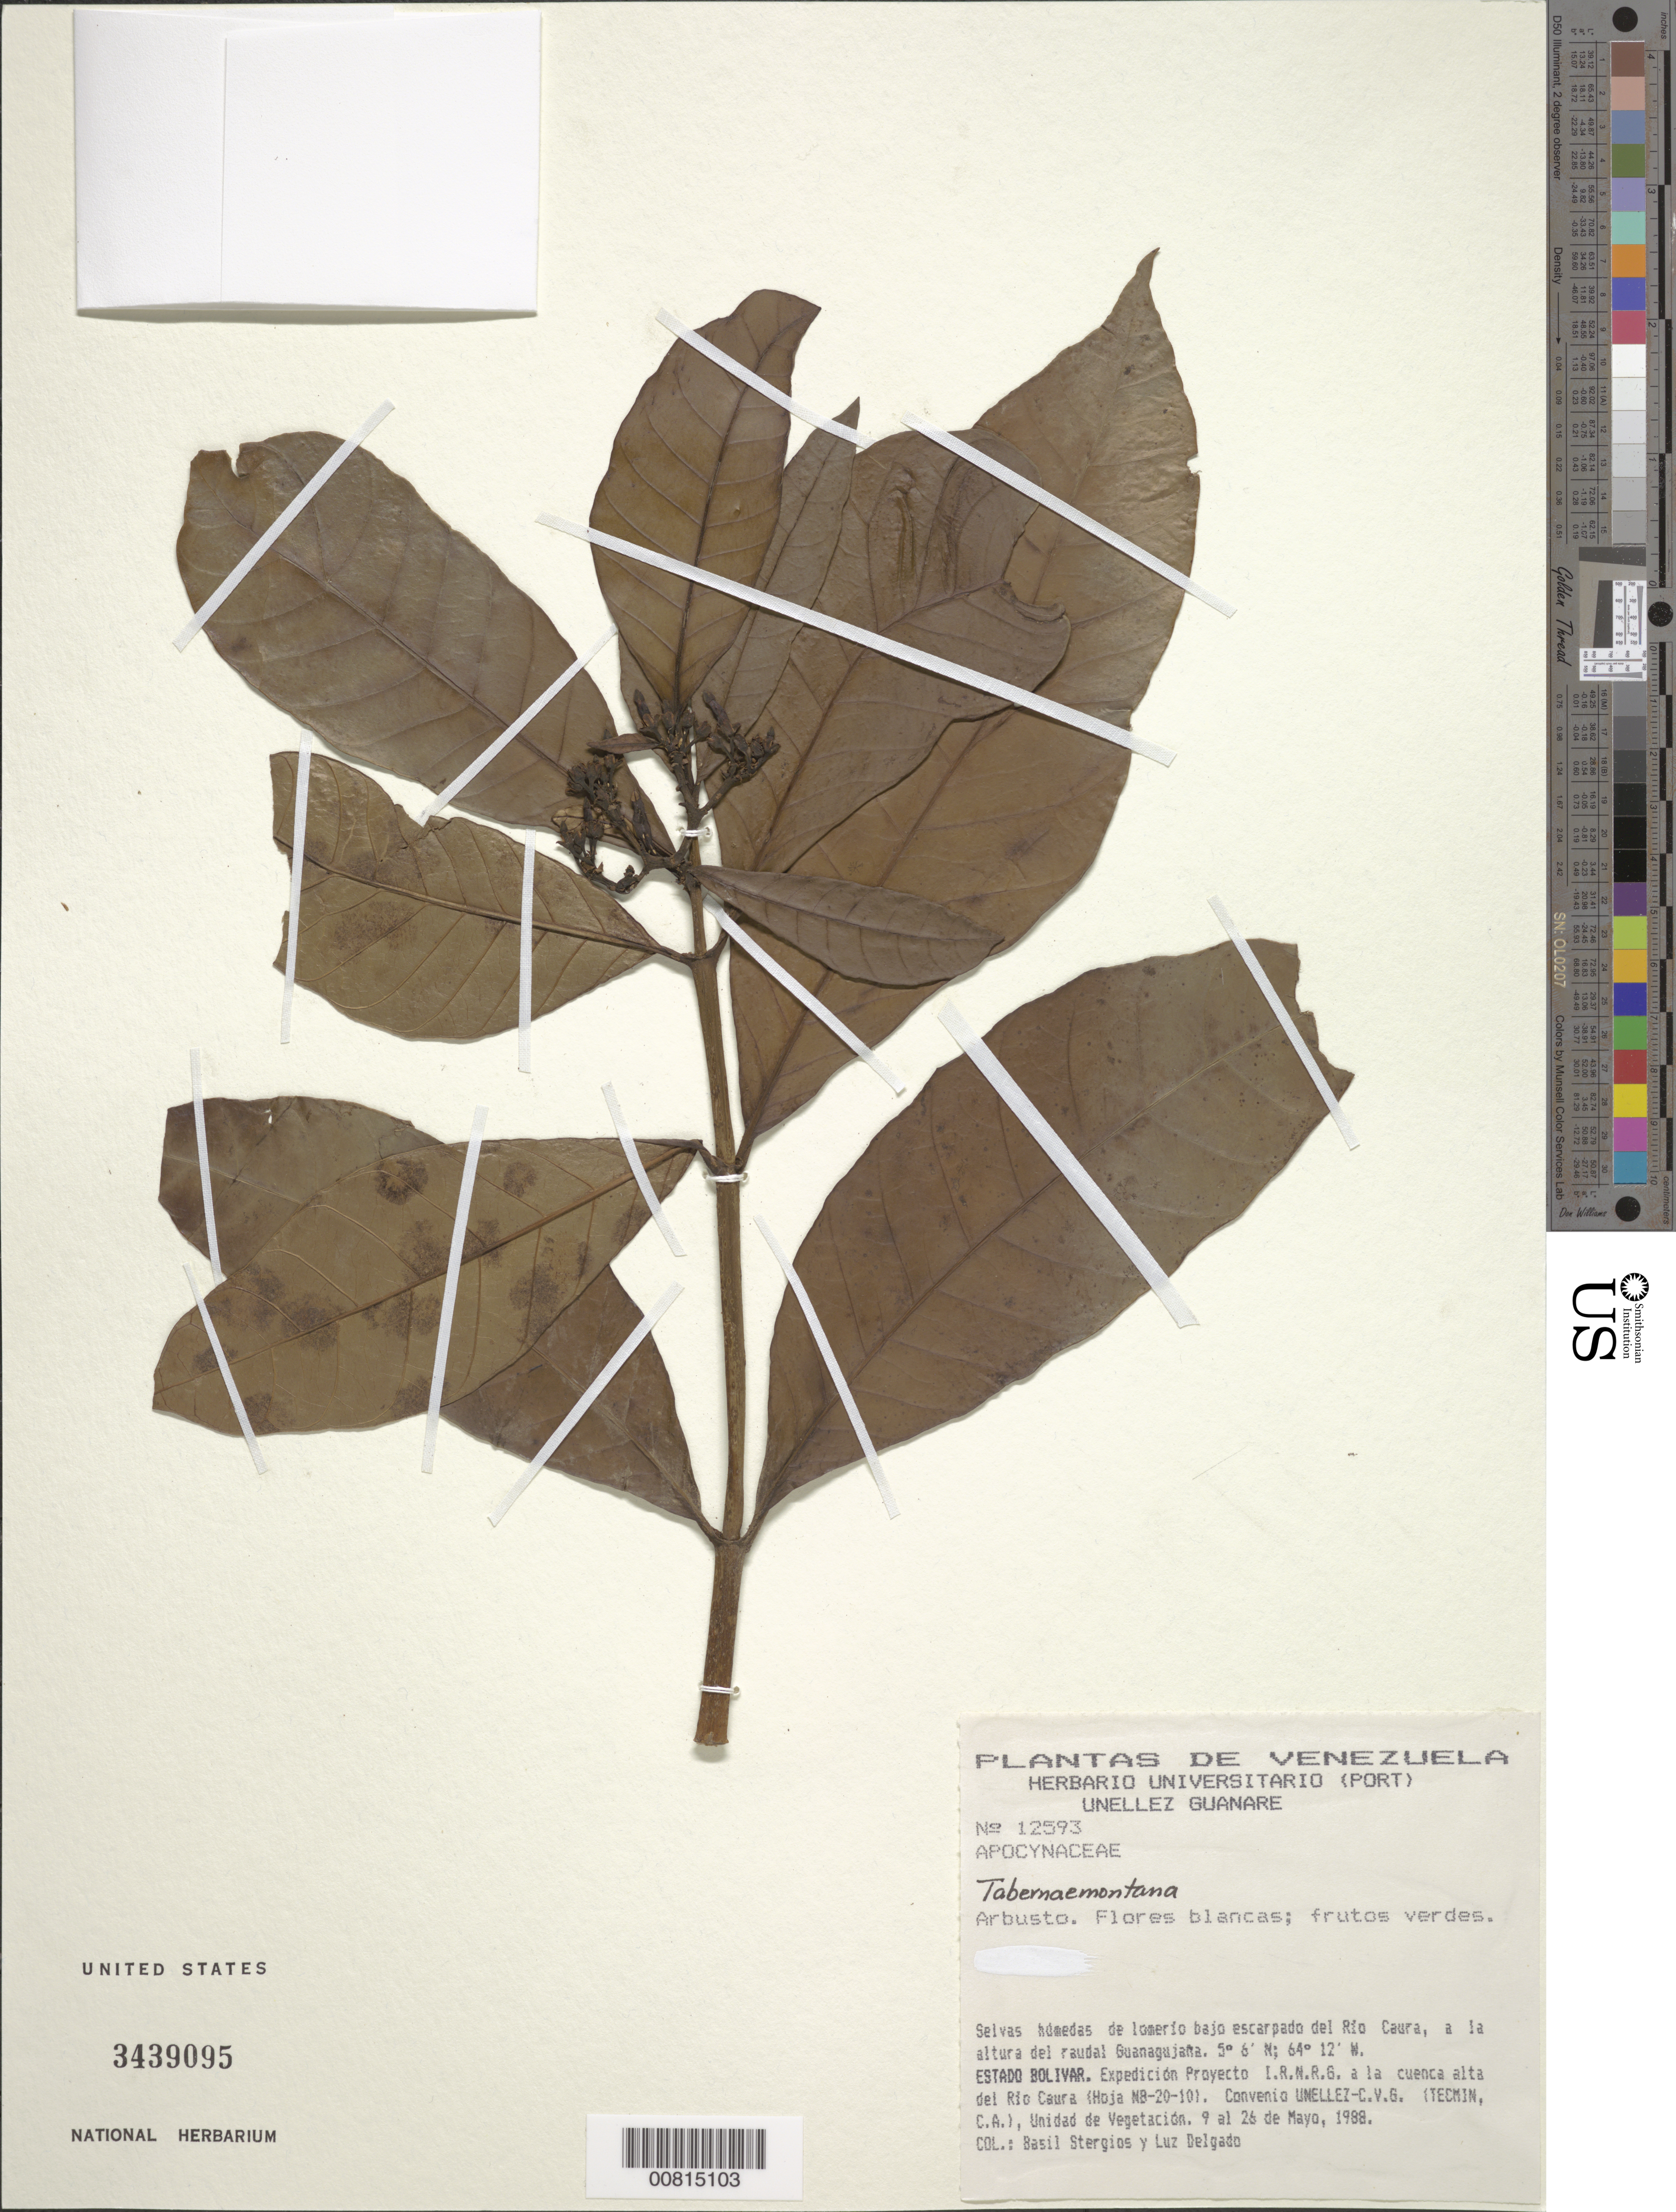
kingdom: Plantae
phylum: Tracheophyta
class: Magnoliopsida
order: Gentianales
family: Apocynaceae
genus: Tabernaemontana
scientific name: Tabernaemontana sp.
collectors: B. G. Stergios & L. Delgado V.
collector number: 12593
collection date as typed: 9-May-88 to 26-May-88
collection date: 1988-05-09/1988-05-26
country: Venezuela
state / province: Bolívar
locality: Río Caura, raudal Guanagujaña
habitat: Selvas húmedas de lomerio bajo escarpado del río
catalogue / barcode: US 3439095